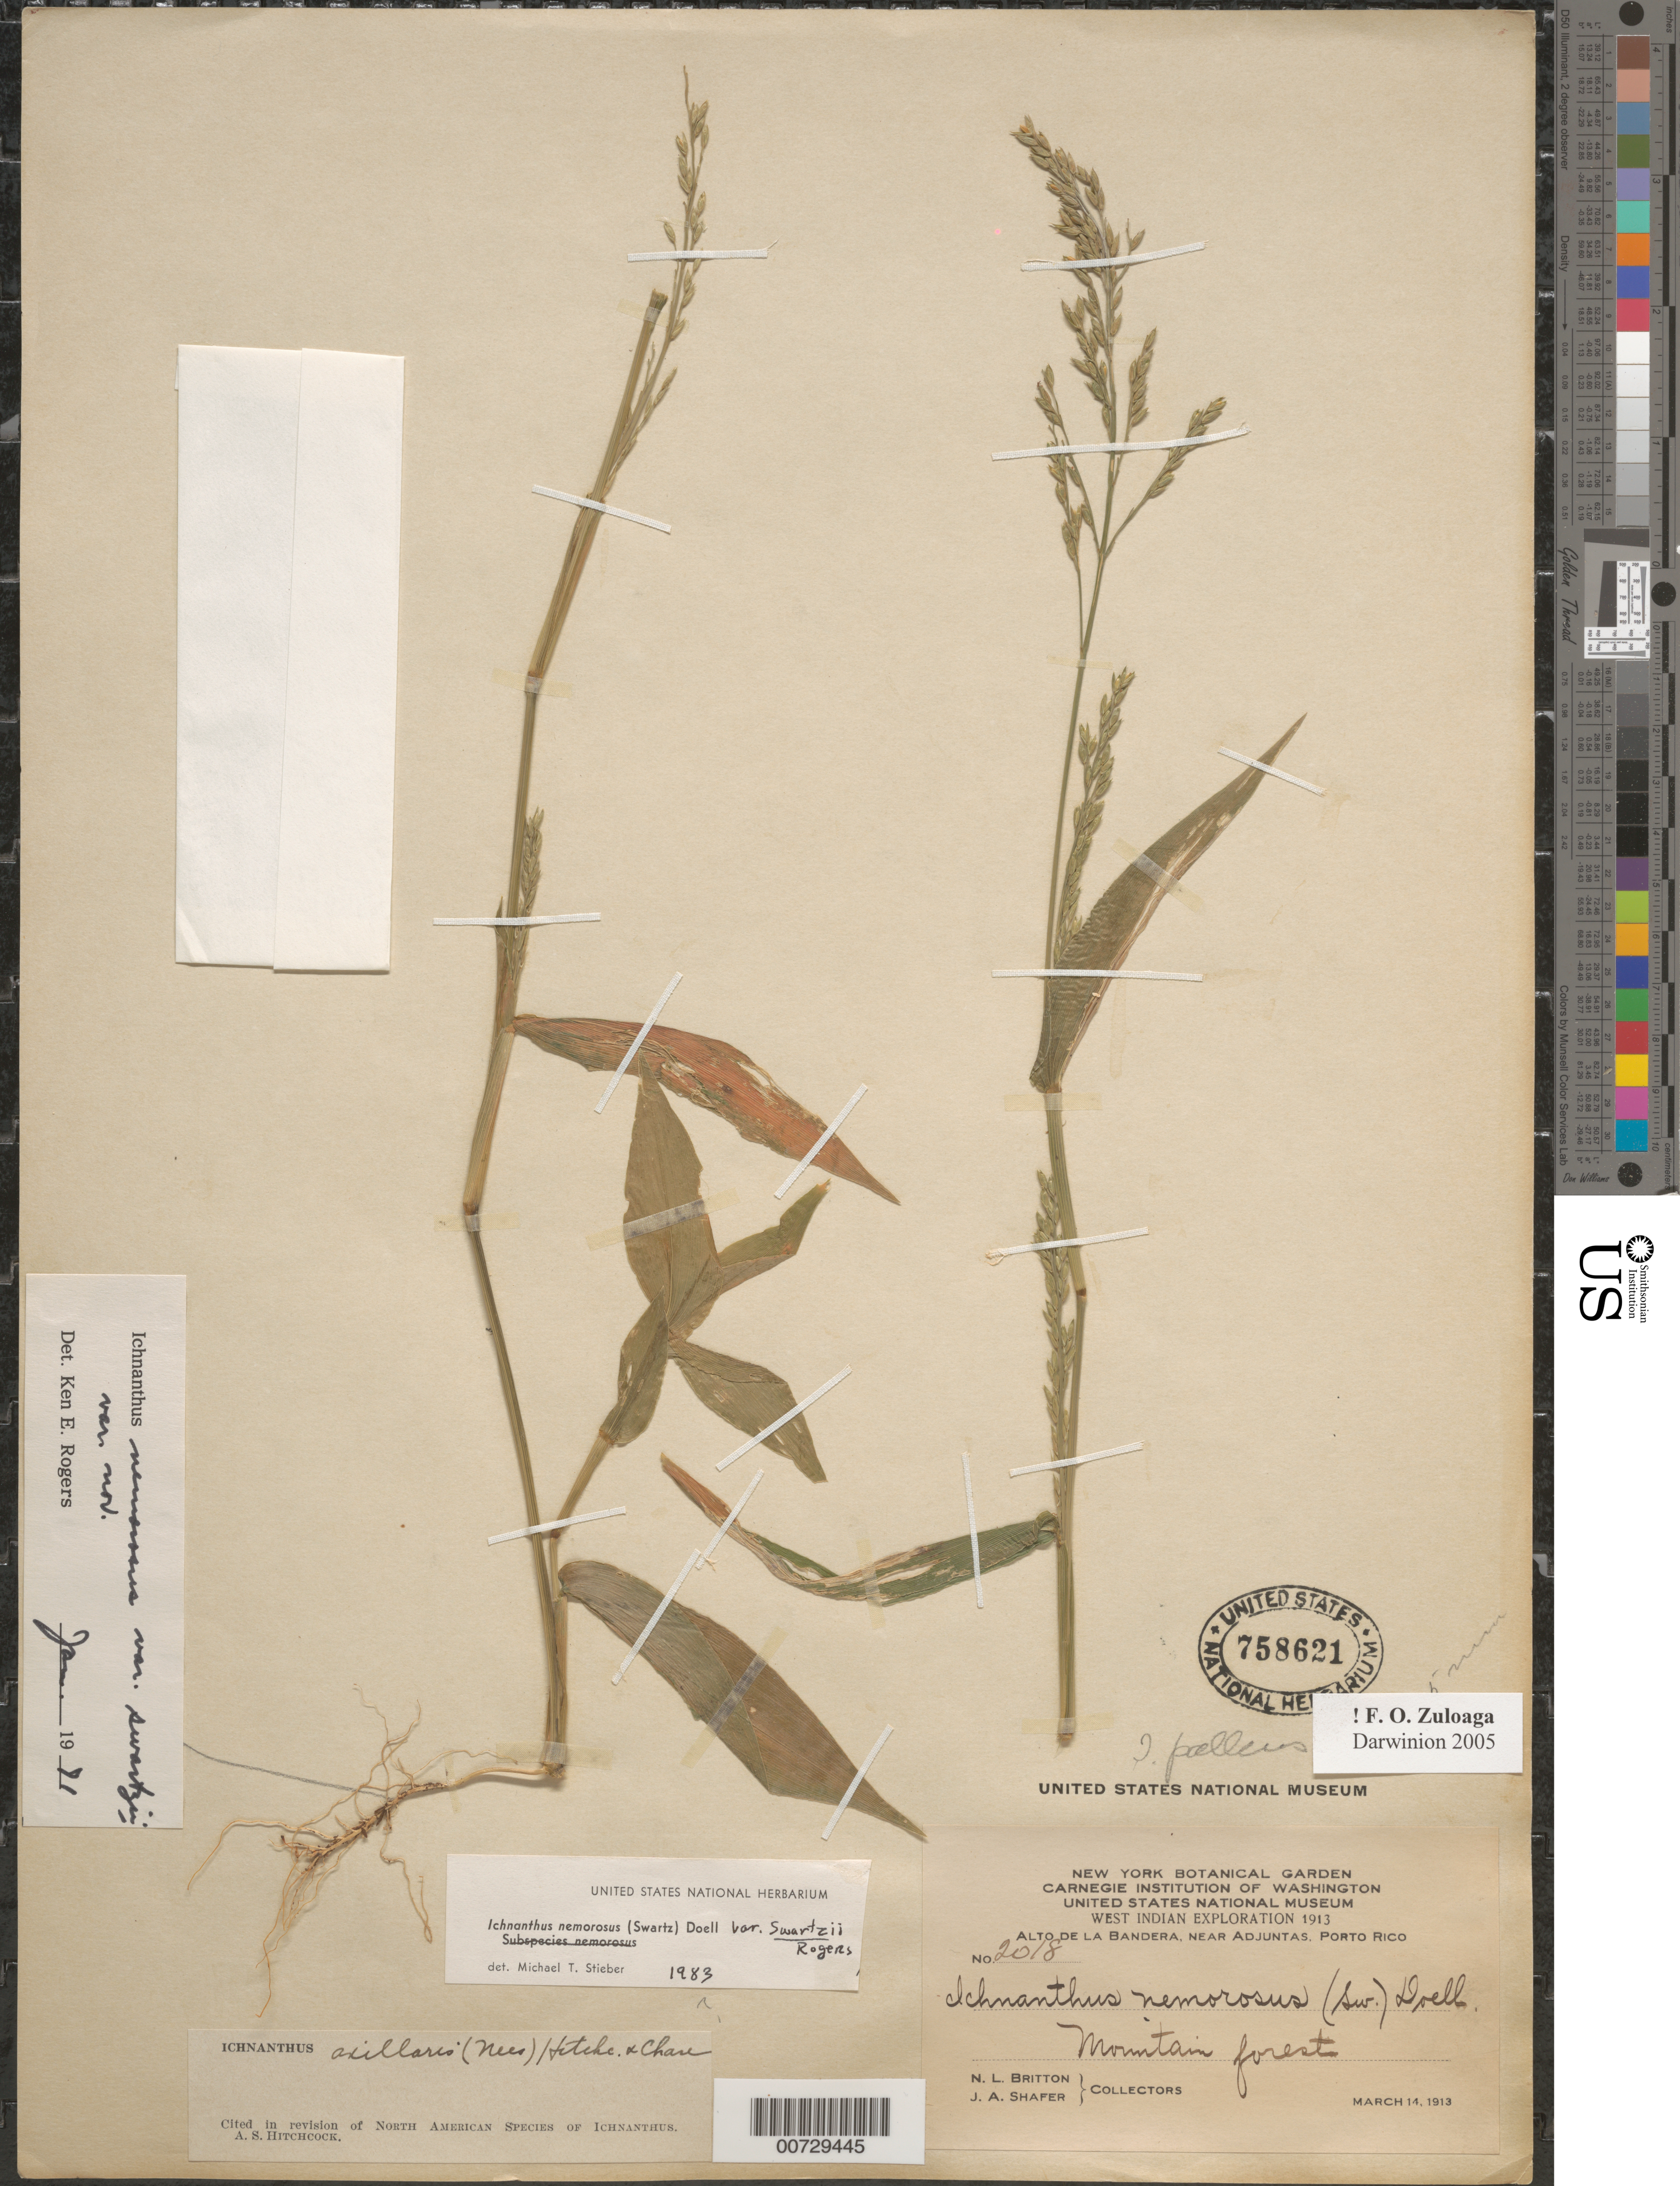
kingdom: Plantae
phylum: Tracheophyta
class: Liliopsida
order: Poales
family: Poaceae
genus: Ichnanthus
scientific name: Ichnanthus pallens var. major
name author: (Nees) Stieber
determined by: Stieber, M. T.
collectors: N. Britton & J. A. Shafer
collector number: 2018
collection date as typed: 14 Mar 1913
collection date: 1913-03-14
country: Puerto Rico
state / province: Adjuntas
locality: Alto de la Bandera, near Adjuntas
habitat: Mountain forest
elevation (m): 700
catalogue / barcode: US 758621